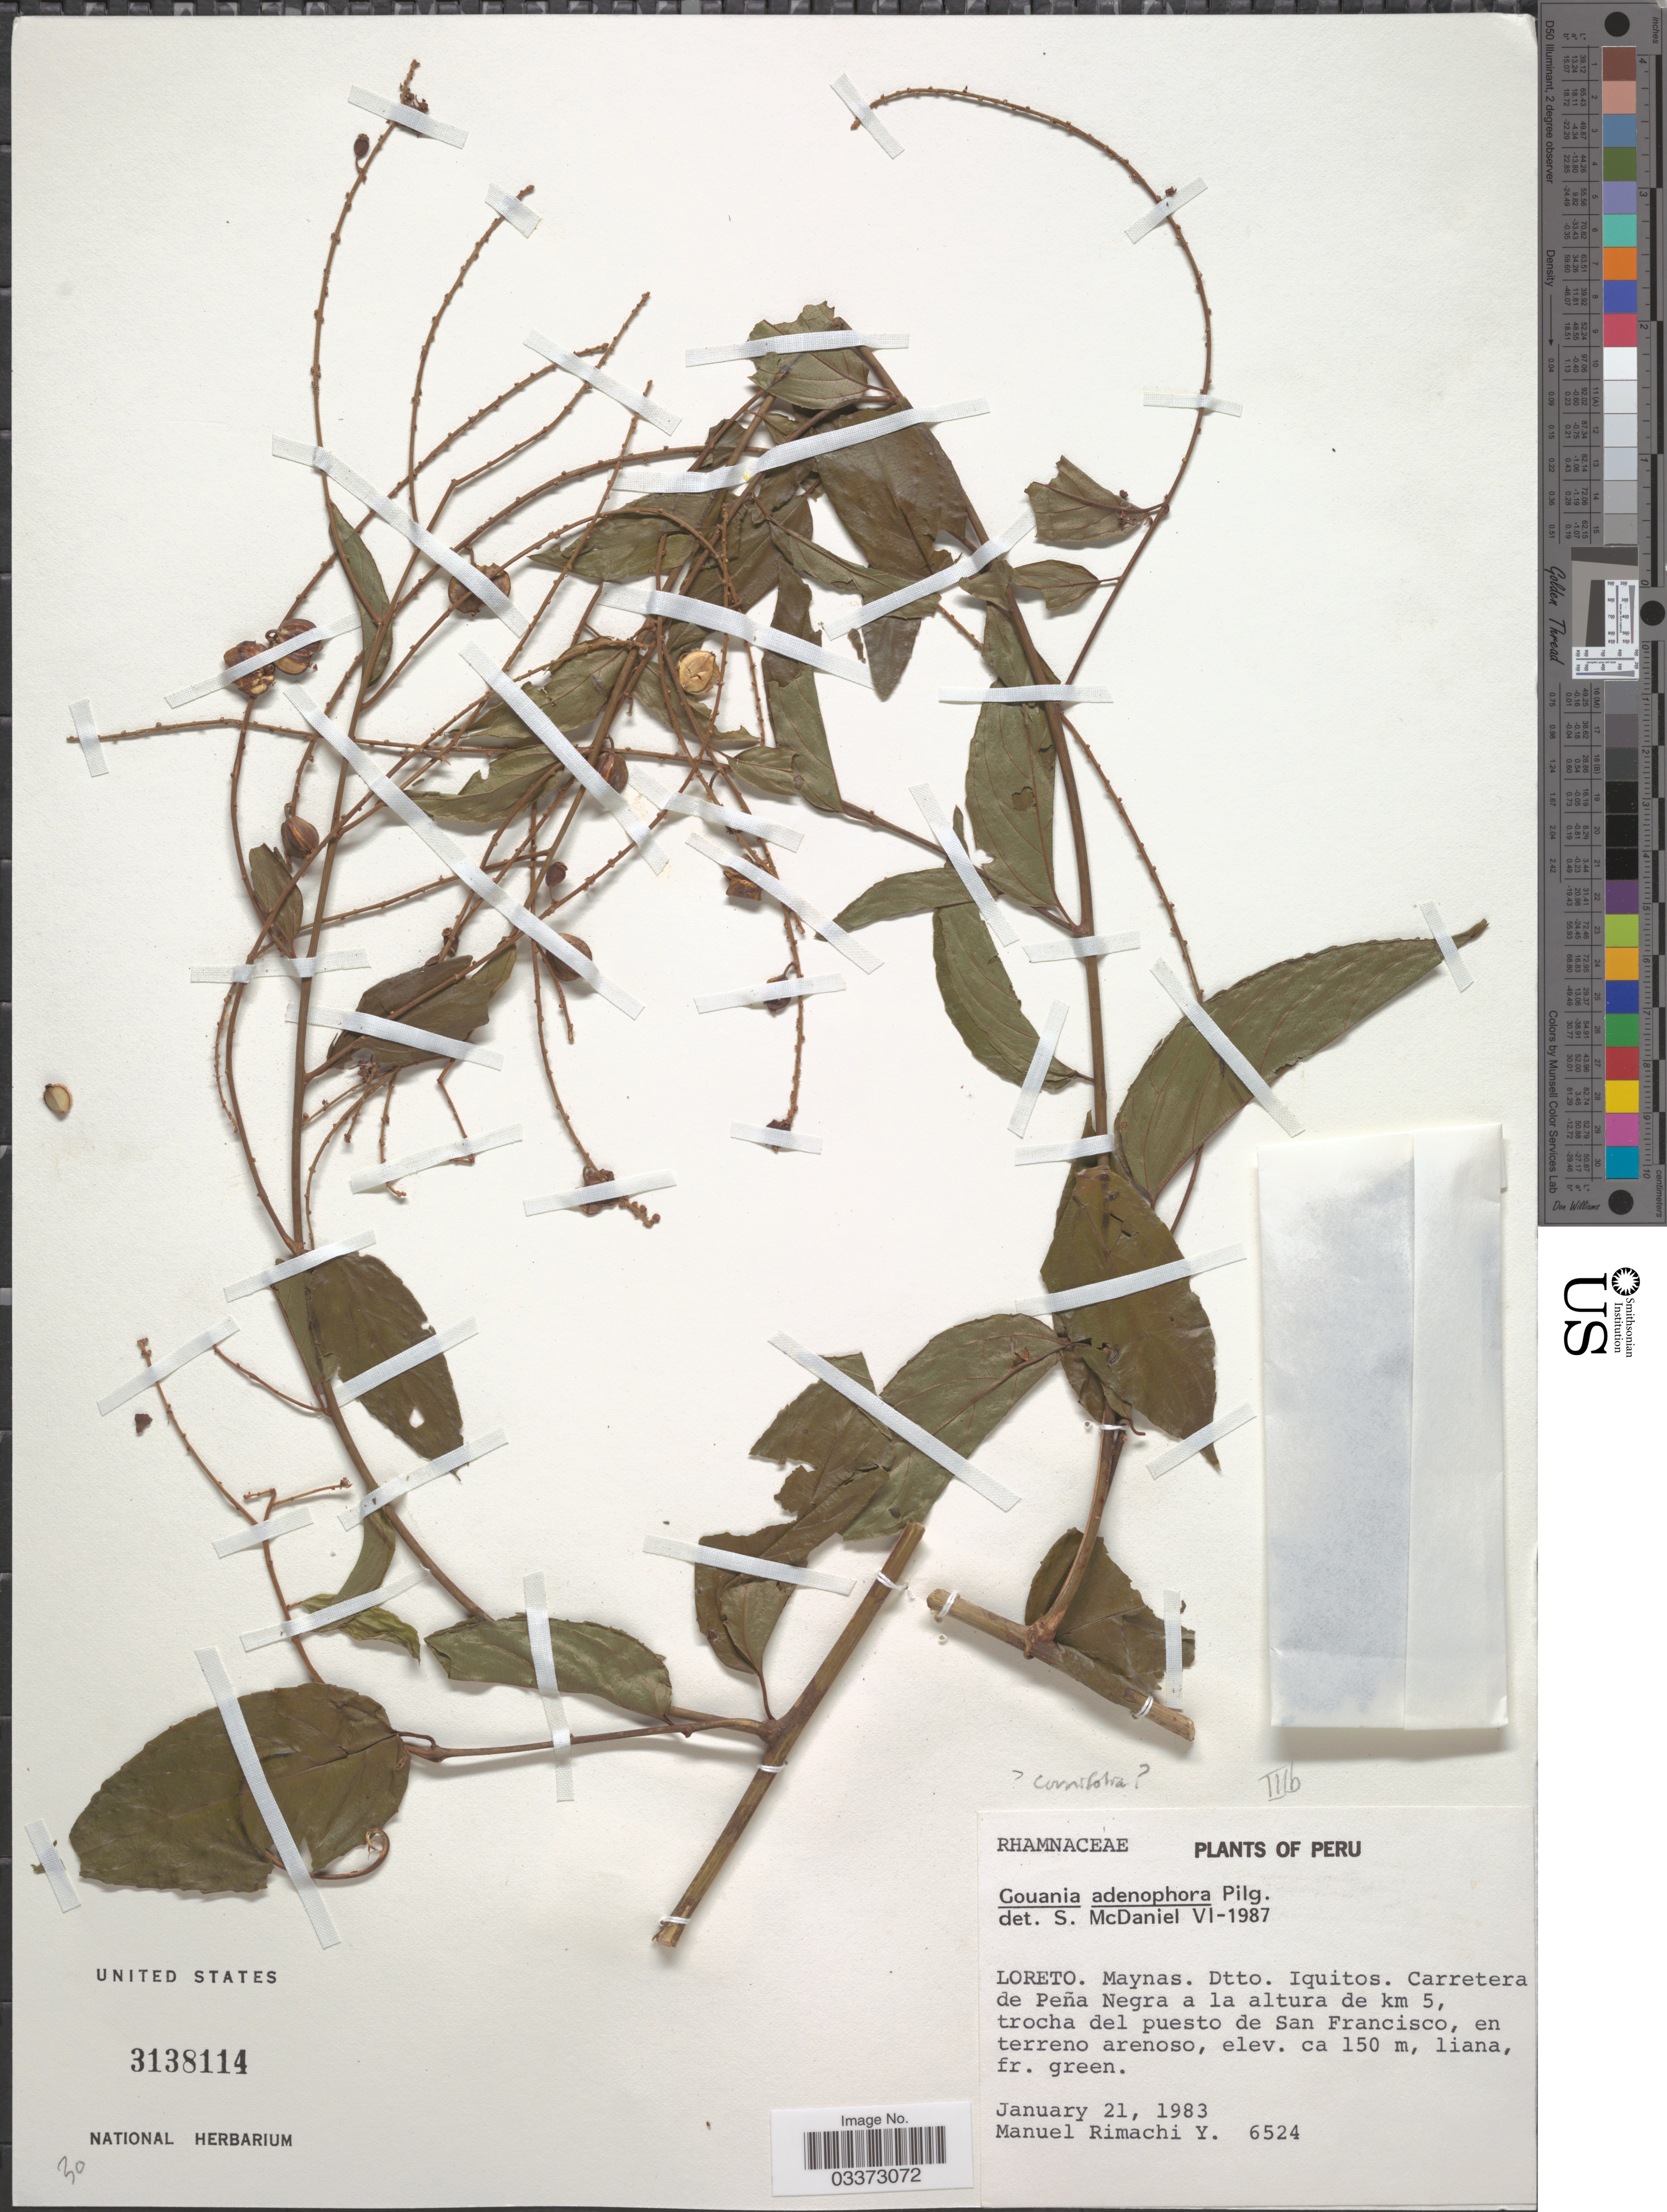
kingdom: Plantae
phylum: Tracheophyta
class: Magnoliopsida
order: Rosales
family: Rhamnaceae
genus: Gouania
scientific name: Gouania sp.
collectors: M. Rimachi Y.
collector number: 6524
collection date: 1983-01-21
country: Peru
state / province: Loreto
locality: Maynas. Dtto. Iquitos. Carretera de Peña Negra a la altura de km 5, trocha del puesto de San Francisco.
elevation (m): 150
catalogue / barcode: US 3138114